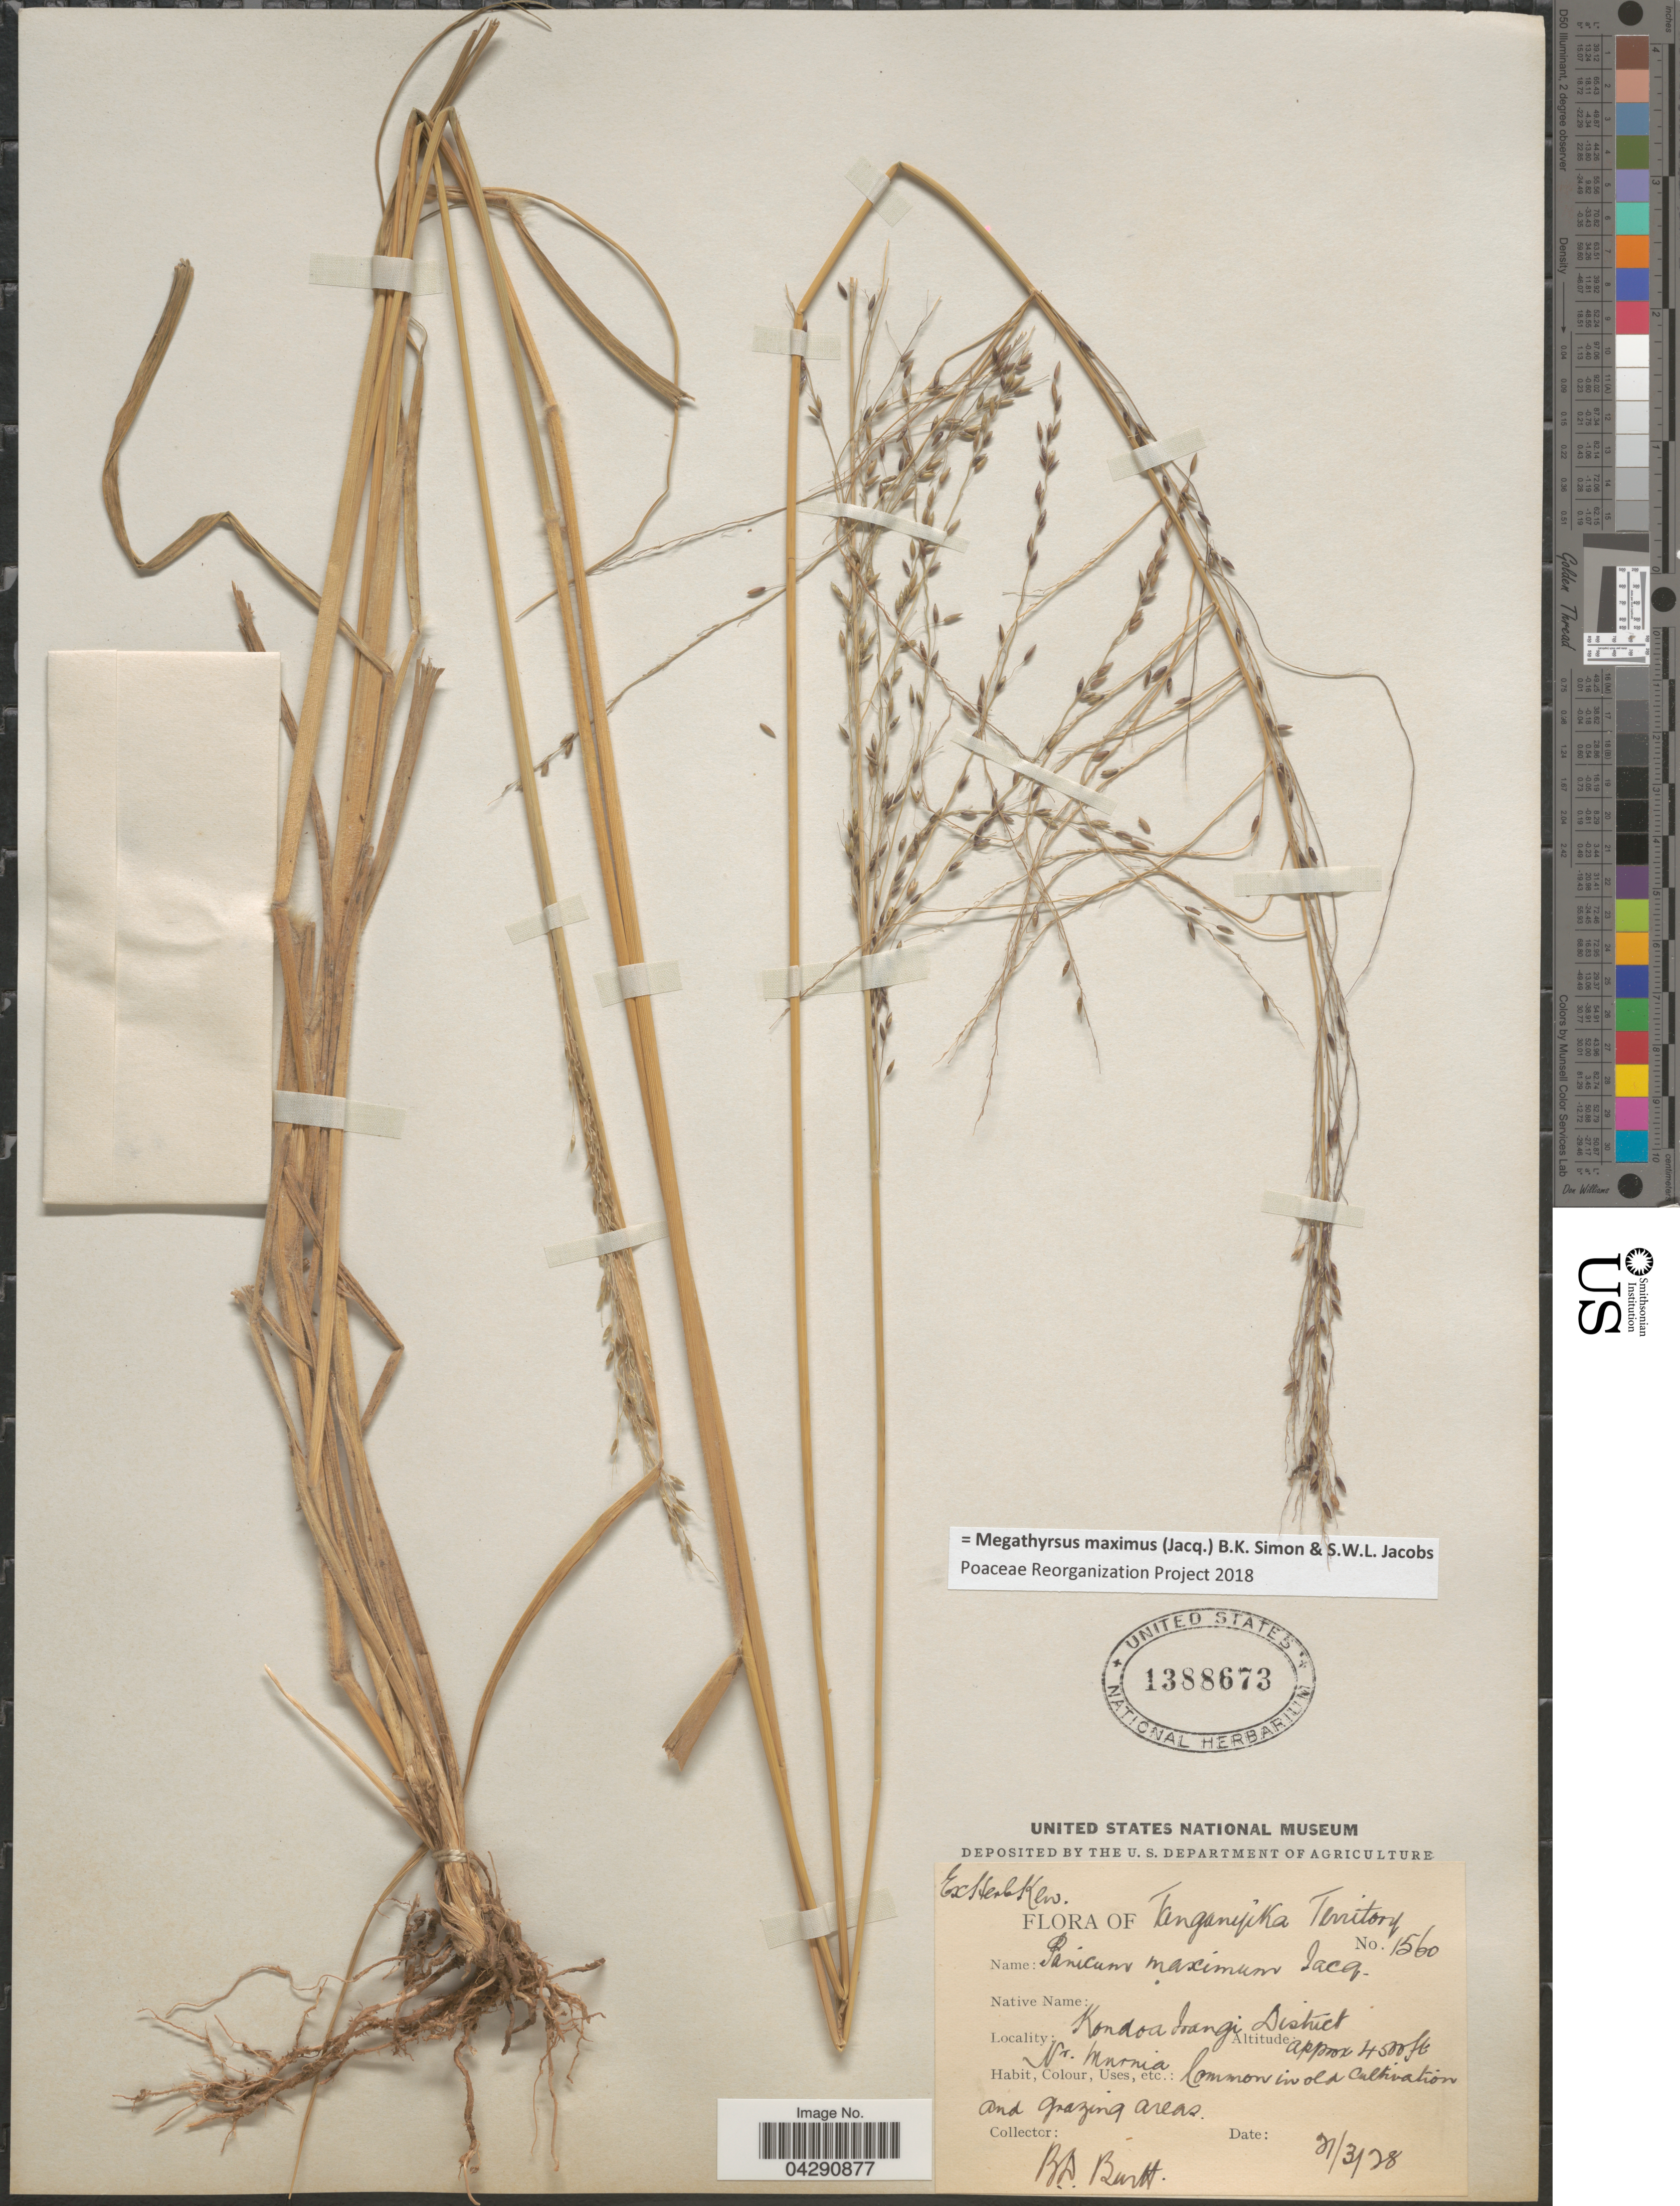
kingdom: Plantae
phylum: Tracheophyta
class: Liliopsida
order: Poales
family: Poaceae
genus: Megathyrsus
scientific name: Megathyrsus maximus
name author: (Jacq.) B.K. Simon & S.W.L. Jacobs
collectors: B. D. Burtt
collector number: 1560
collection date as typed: Transcribed d/m/y: 21/3/28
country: Tanzania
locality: Tanganyika Territory. Kondoa Irangi District. Nr. Murnia.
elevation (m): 1372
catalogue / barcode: US 1388673